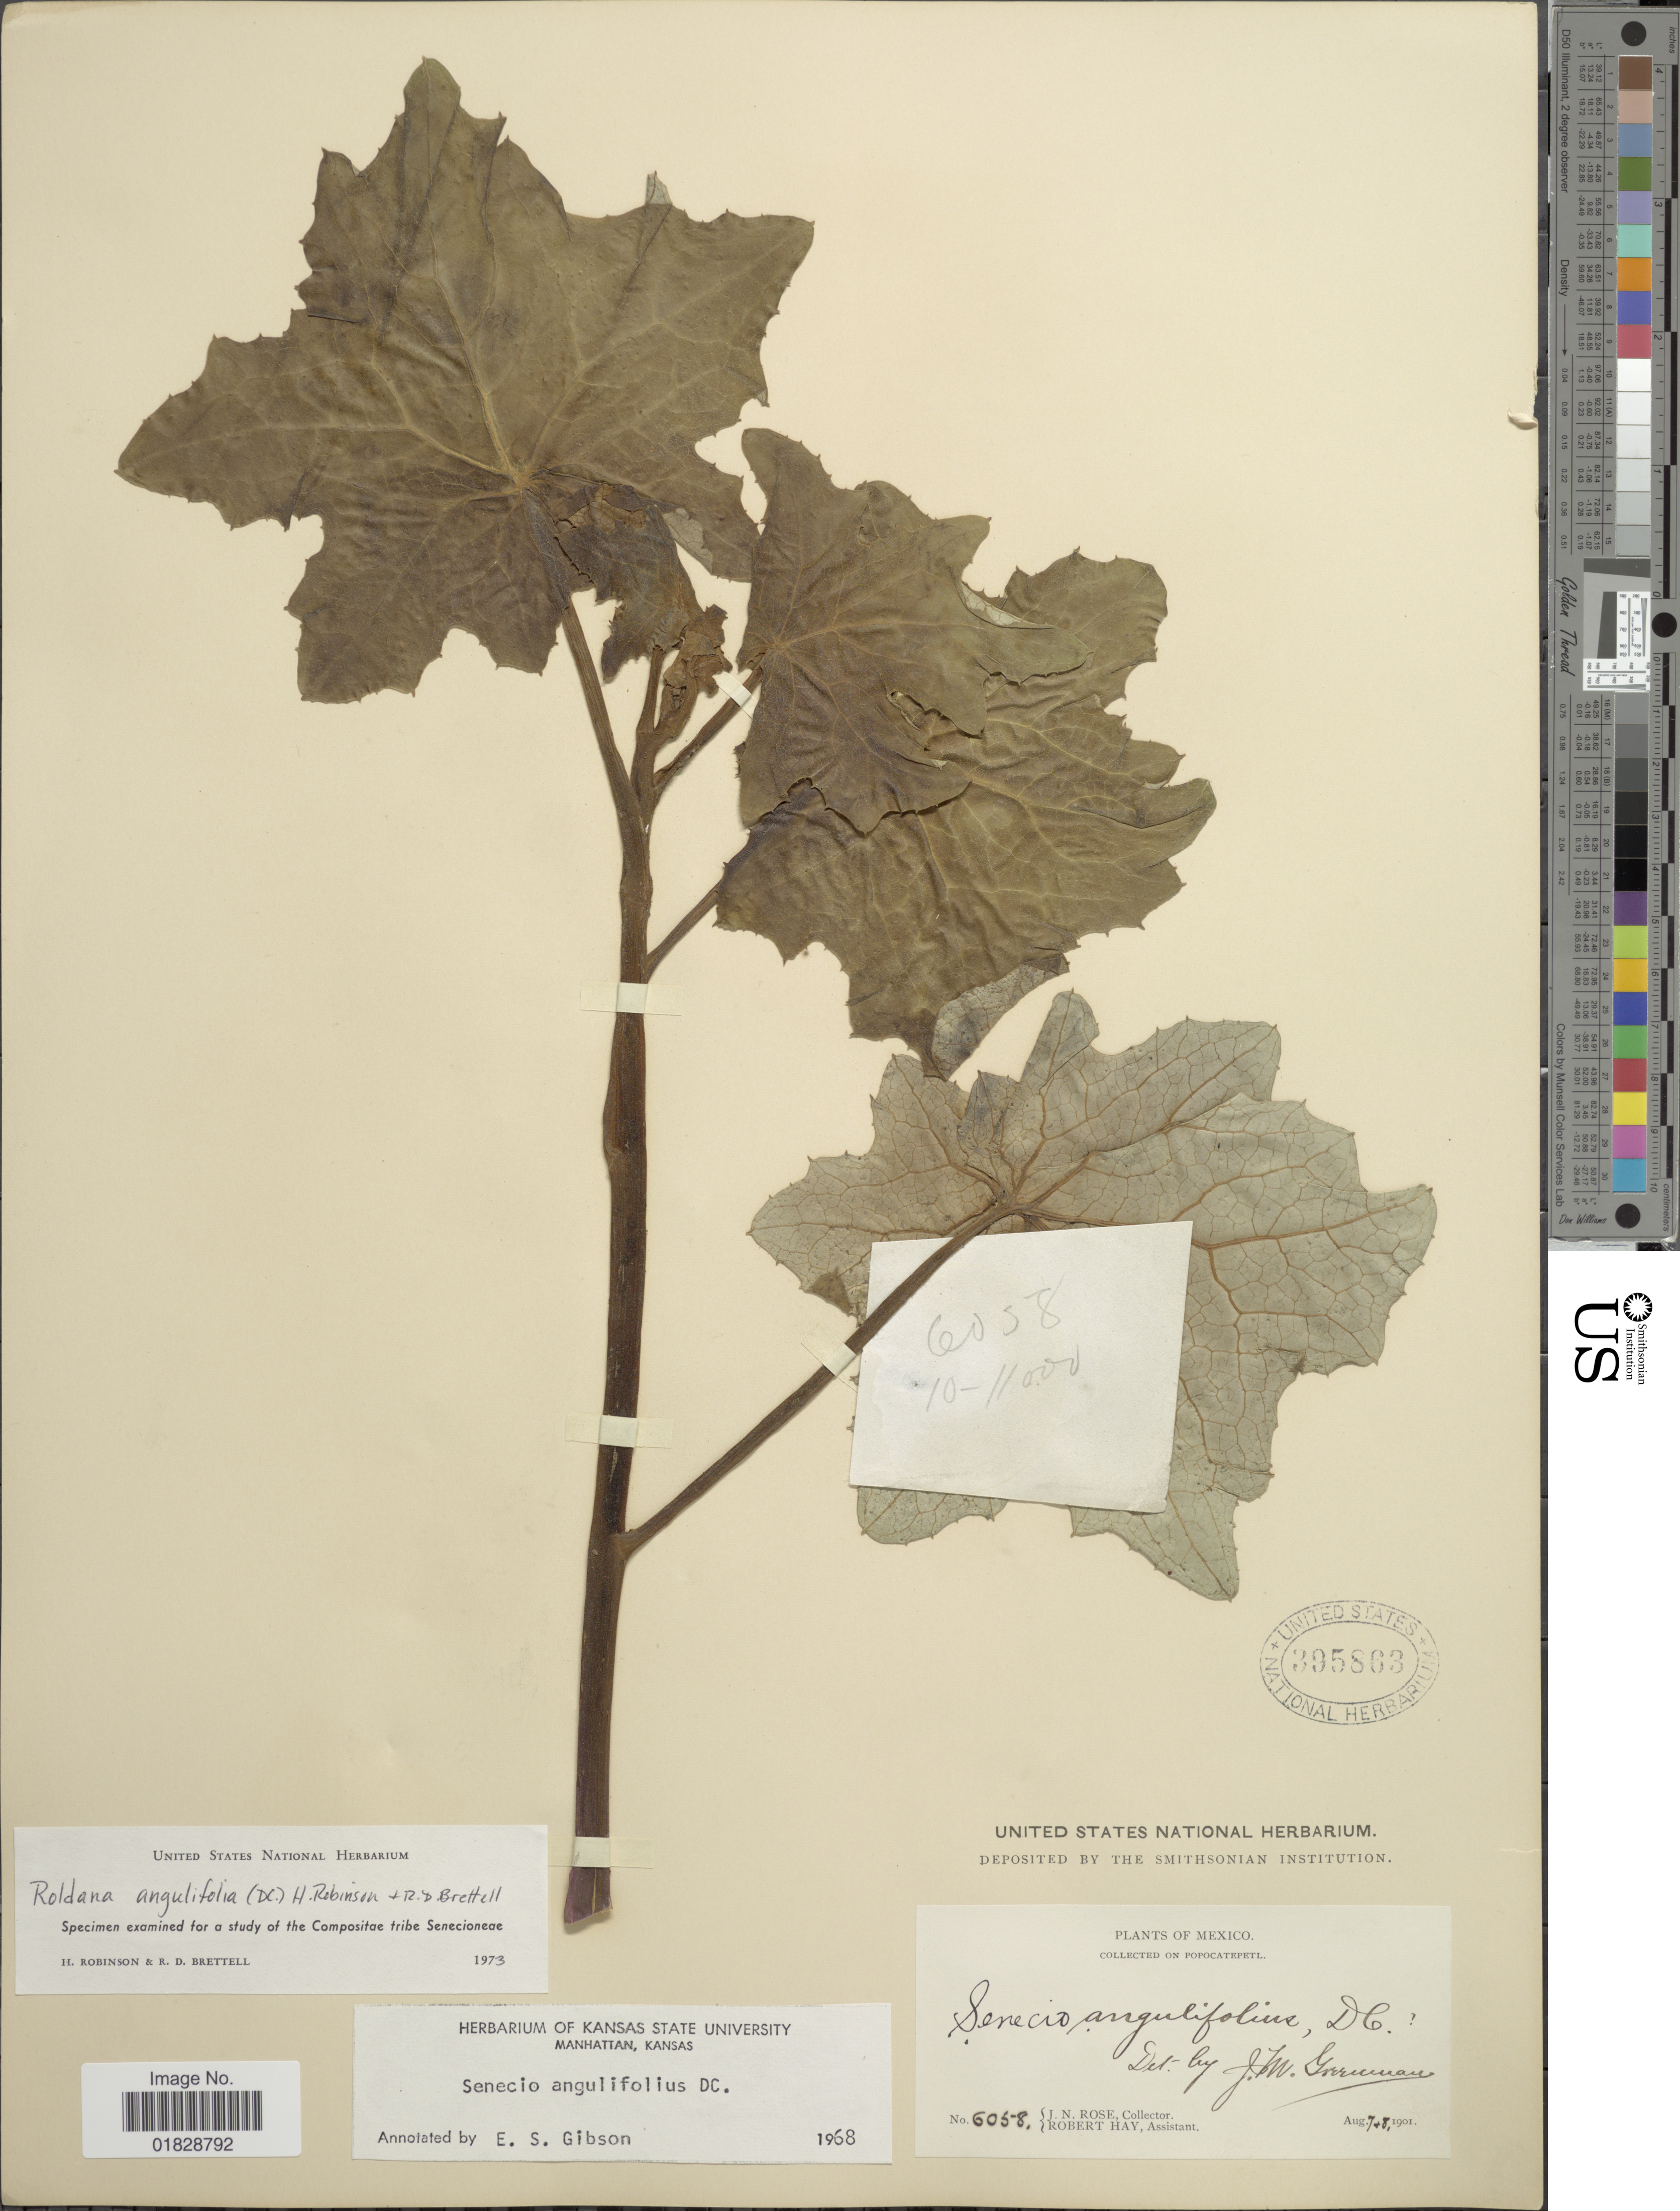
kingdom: Plantae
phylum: Tracheophyta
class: Magnoliopsida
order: Asterales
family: Asteraceae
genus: Roldana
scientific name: Roldana angulifolia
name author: (DC.) H. Rob. & Brettell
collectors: J. N. Rose & R. Hay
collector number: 6058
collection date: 1901-08-07/1901-08-08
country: Mexico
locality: On Popocatepetl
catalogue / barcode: US 395863